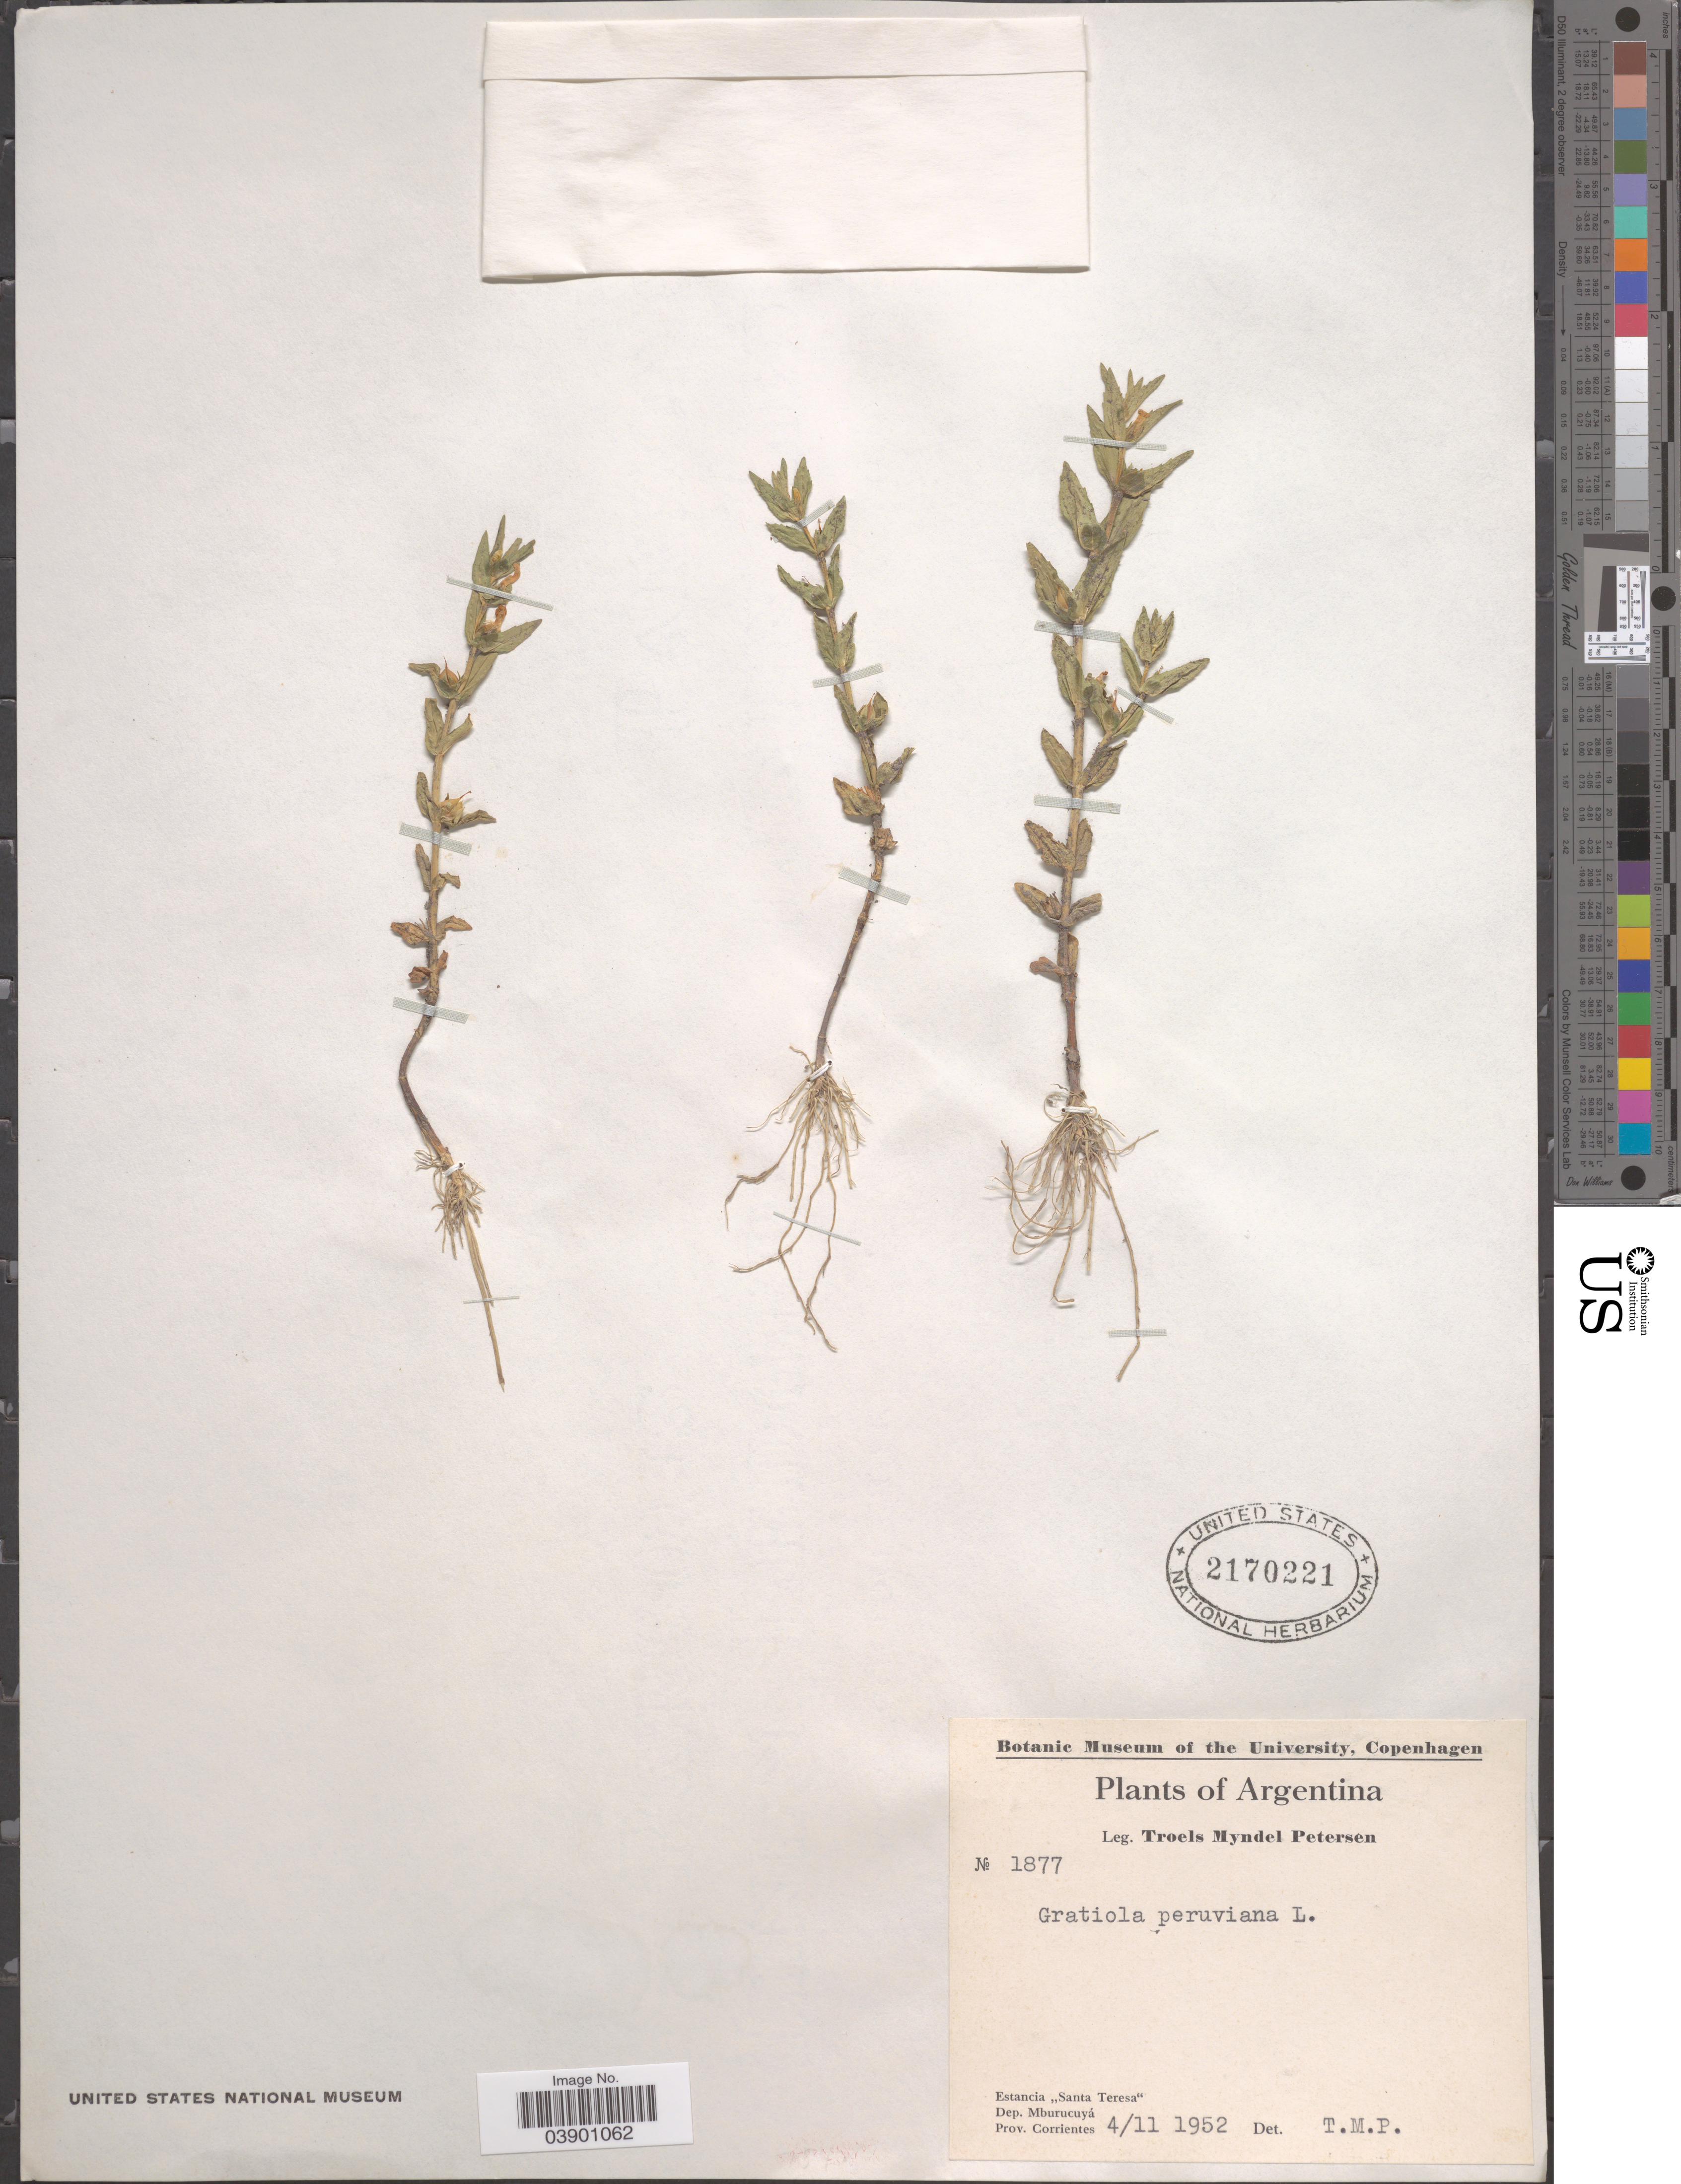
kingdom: Plantae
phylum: Tracheophyta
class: Magnoliopsida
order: Lamiales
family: Plantaginaceae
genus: Gratiola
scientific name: Gratiola peruviana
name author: L.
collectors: T. Pederson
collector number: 1877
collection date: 1952-11-04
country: Argentina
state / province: Corrientes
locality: Estancia "Santa Teresa". Dep. Mburucuyá. Prov. Corrientes.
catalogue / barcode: US 2170221